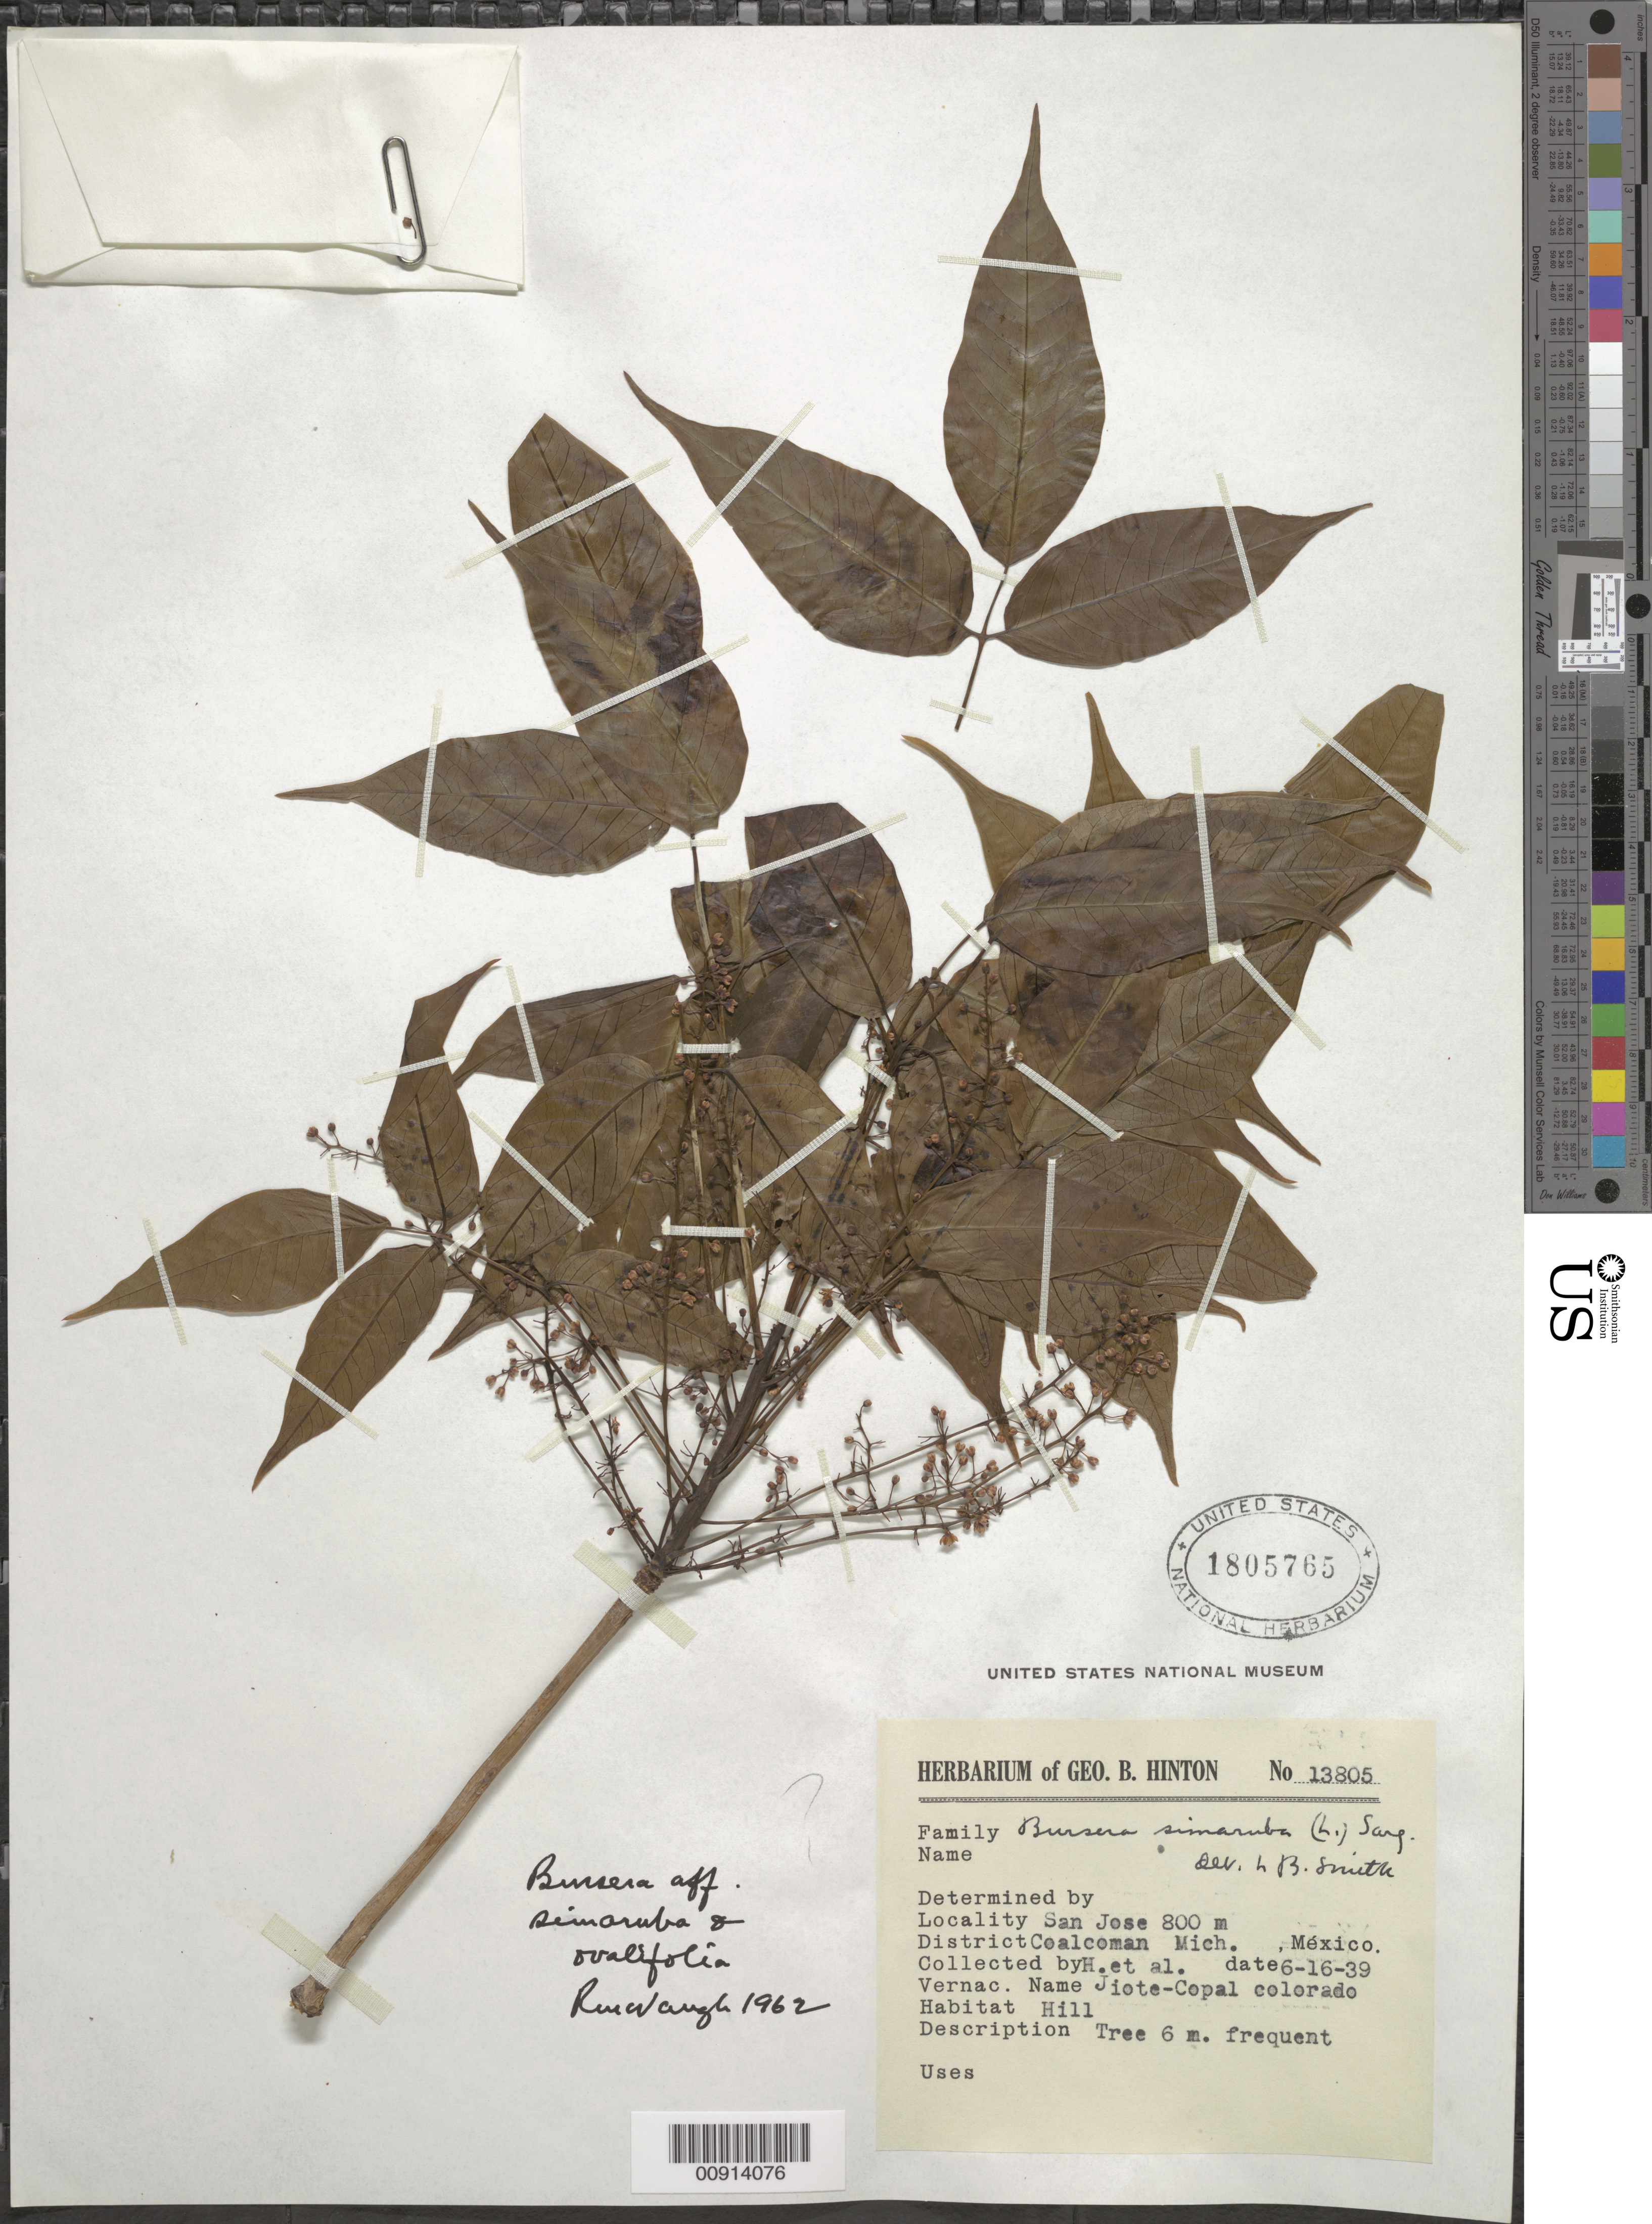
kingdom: Plantae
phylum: Tracheophyta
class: Magnoliopsida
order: Sapindales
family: Burseraceae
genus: Bursera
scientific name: Bursera simaruba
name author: (L.) Sarg.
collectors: G. B. Hinton & et al.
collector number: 13805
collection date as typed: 16 Jun 1939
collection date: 1939-06-16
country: Mexico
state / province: Michoacán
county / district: Coalcomán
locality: San José, District Coalcomán, Michoacán.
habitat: Hill.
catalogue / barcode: US 1805765